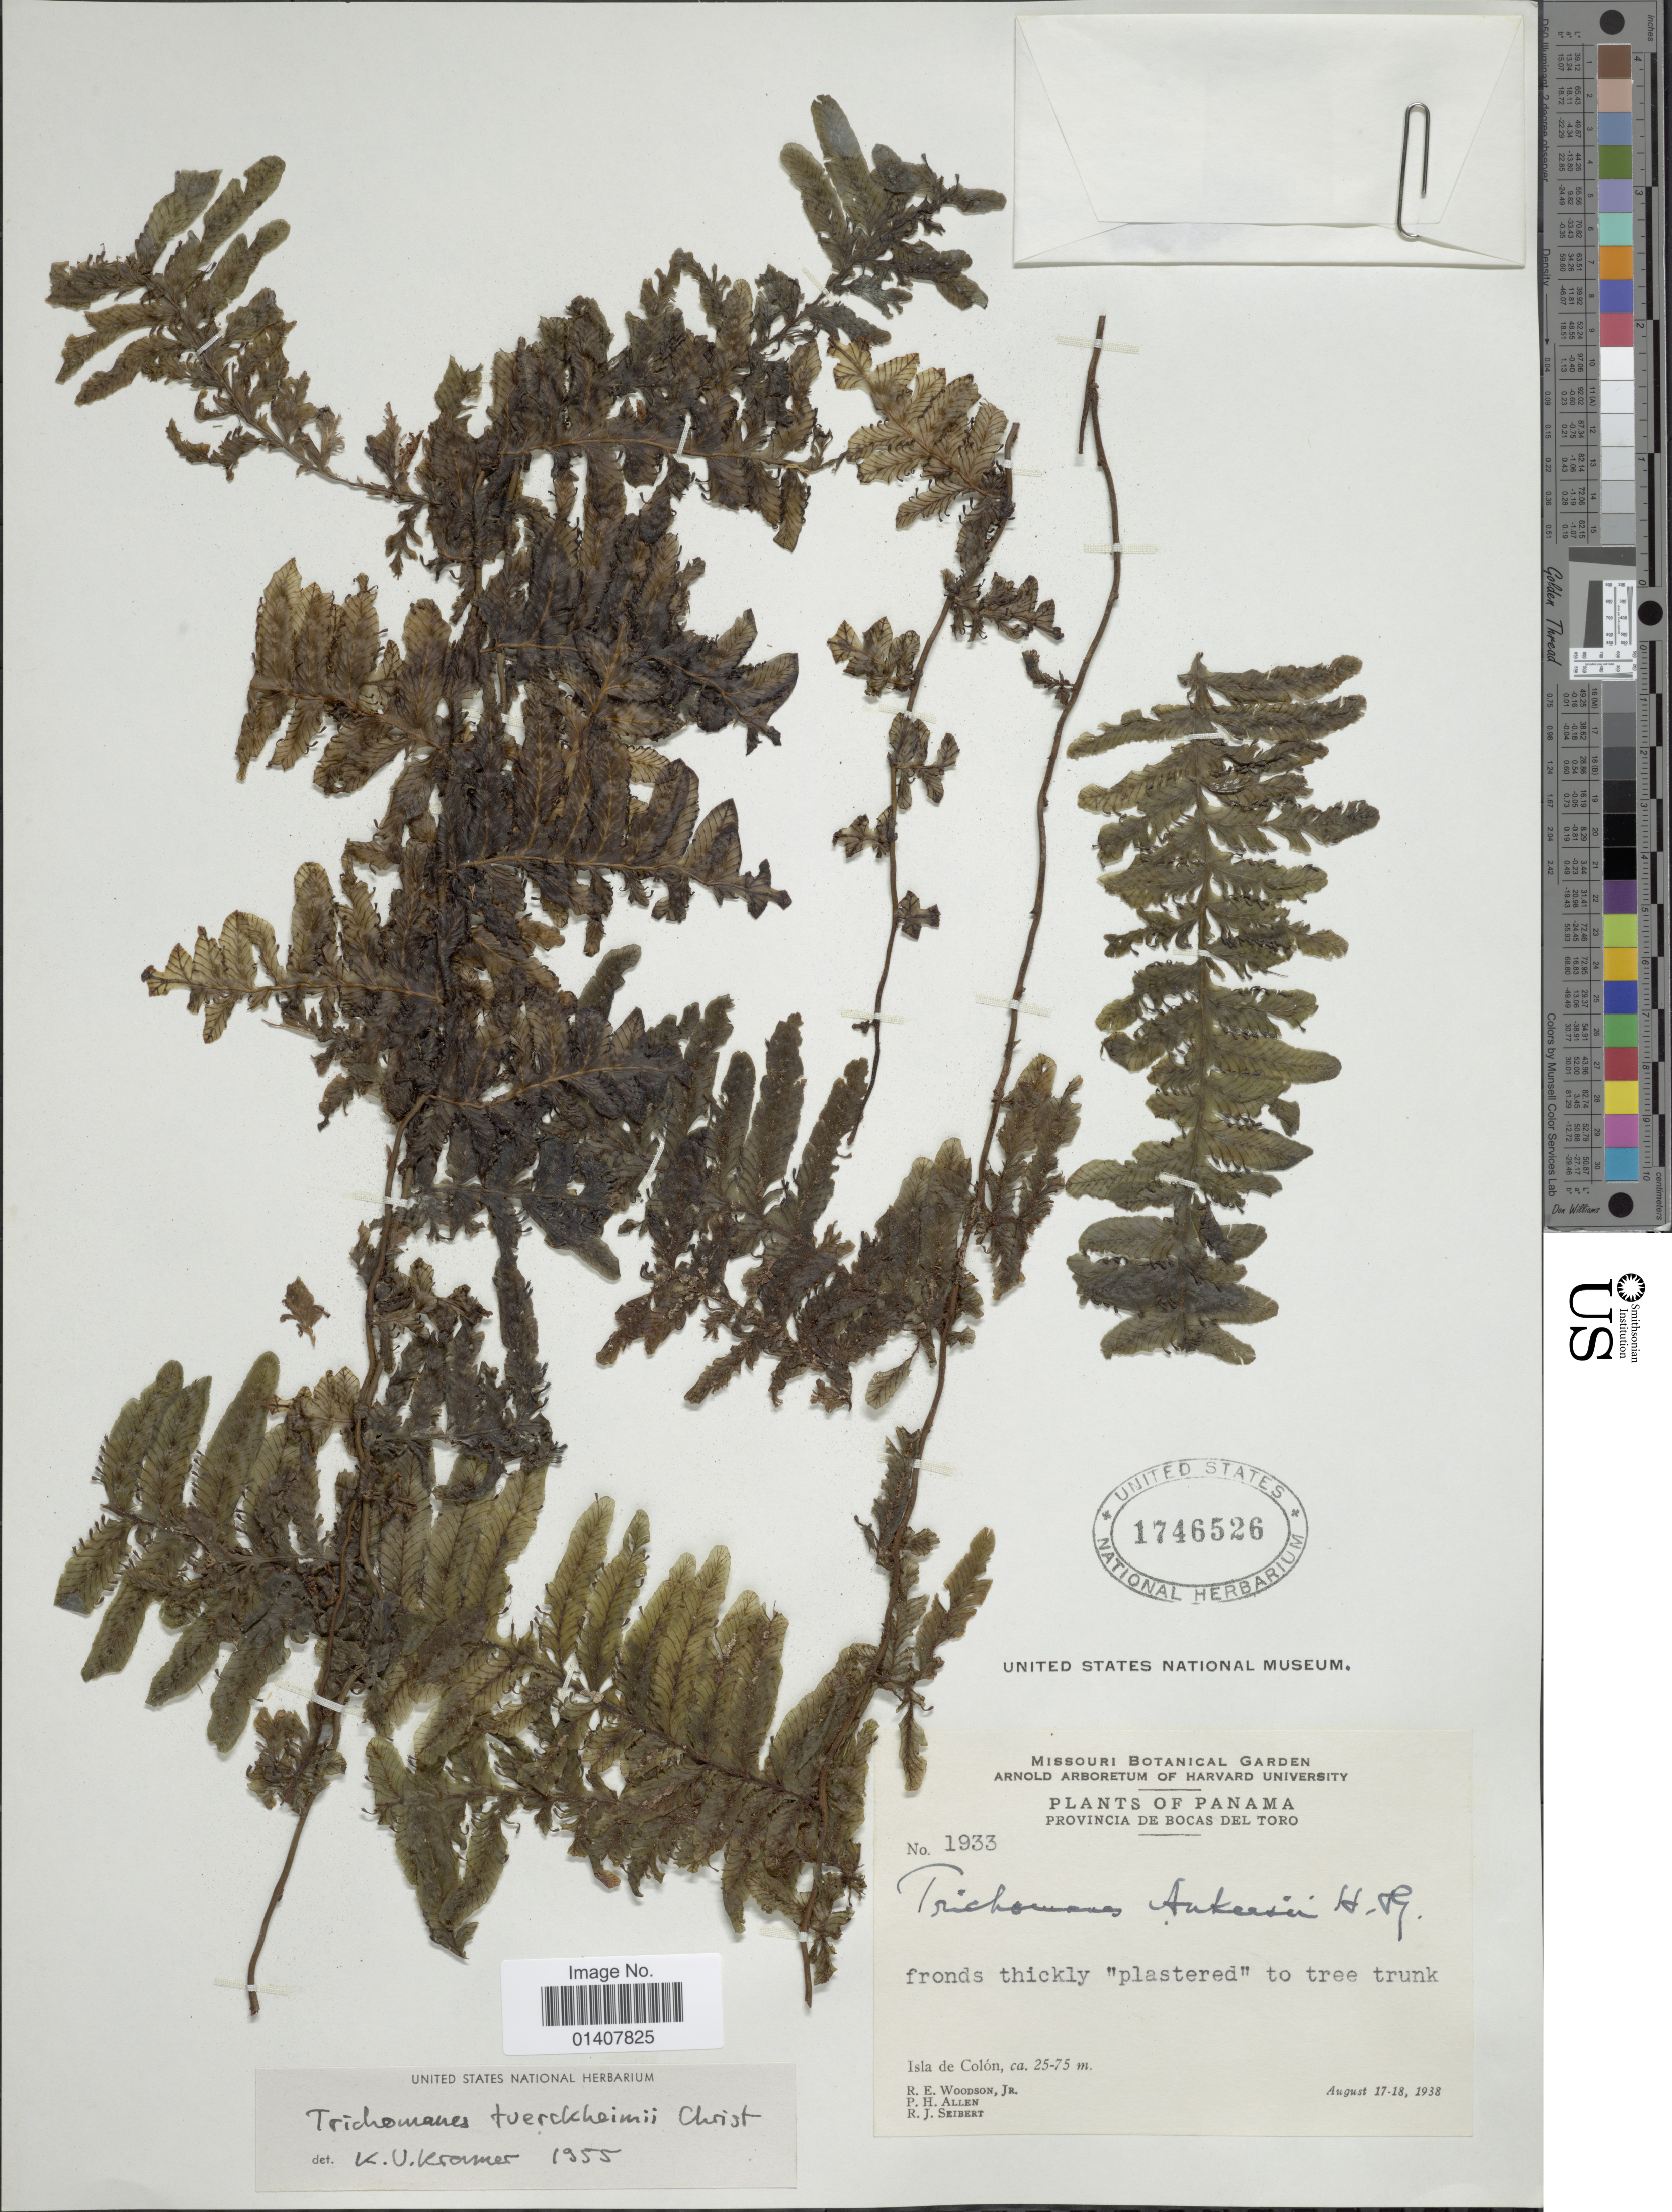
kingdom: Plantae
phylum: Tracheophyta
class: Polypodiopsida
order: Hymenophyllales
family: Hymenophyllaceae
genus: Trichomanes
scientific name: Trichomanes tuerckheimii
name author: Christ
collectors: R. E. Woodson, P. H. Allen & R. J. Seibert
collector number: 1933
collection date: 1938-08-17/1938-08-18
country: Panama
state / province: Bocas del Toro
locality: Provincia de Bocas del Toro, Isla de Colón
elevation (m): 25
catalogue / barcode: US 1746526